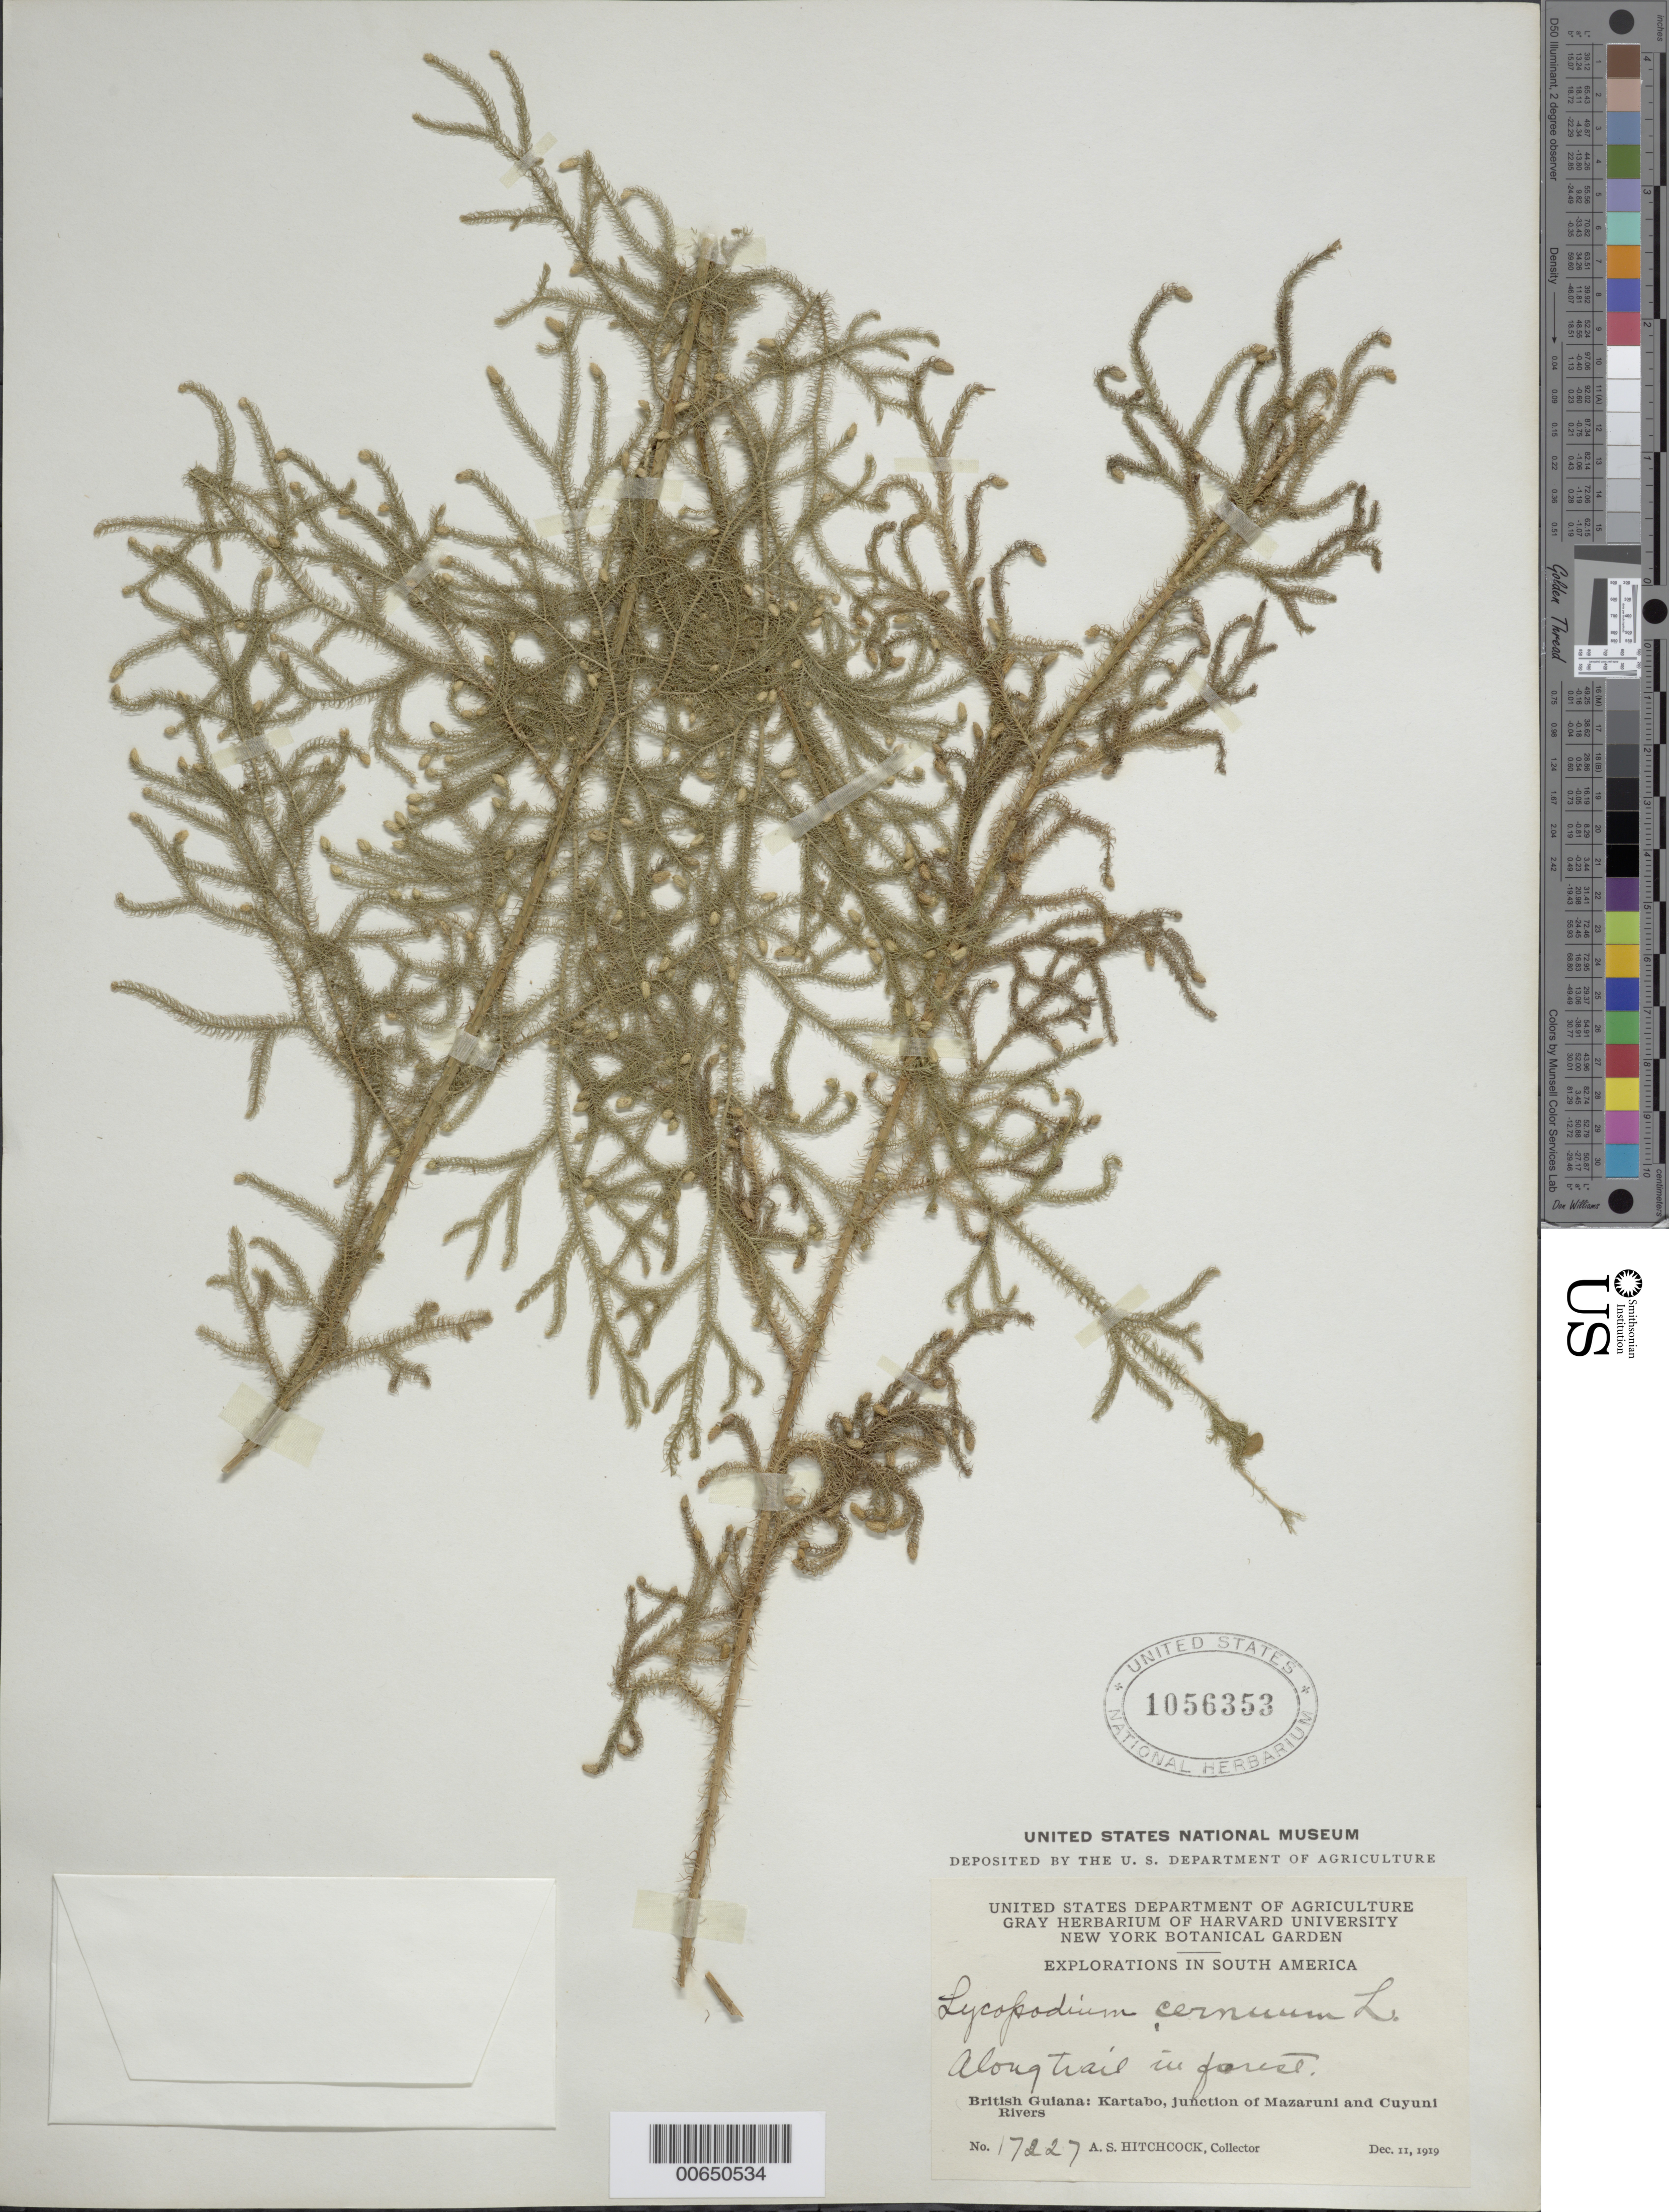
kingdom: Plantae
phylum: Tracheophyta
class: Lycopodiopsida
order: Lycopodiales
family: Lycopodiaceae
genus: Palhinhaea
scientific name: Palhinhaea cernua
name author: (L.) Vasc. & Franco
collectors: A. S. Hitchcock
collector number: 17227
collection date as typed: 11-Dec-19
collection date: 1919-12-11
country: Guyana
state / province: Cuyuni-Mazaruni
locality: Kartabo Station, junction of Mazaruni and Cuyuni Rivers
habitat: Along trail in forest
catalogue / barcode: US 1056353